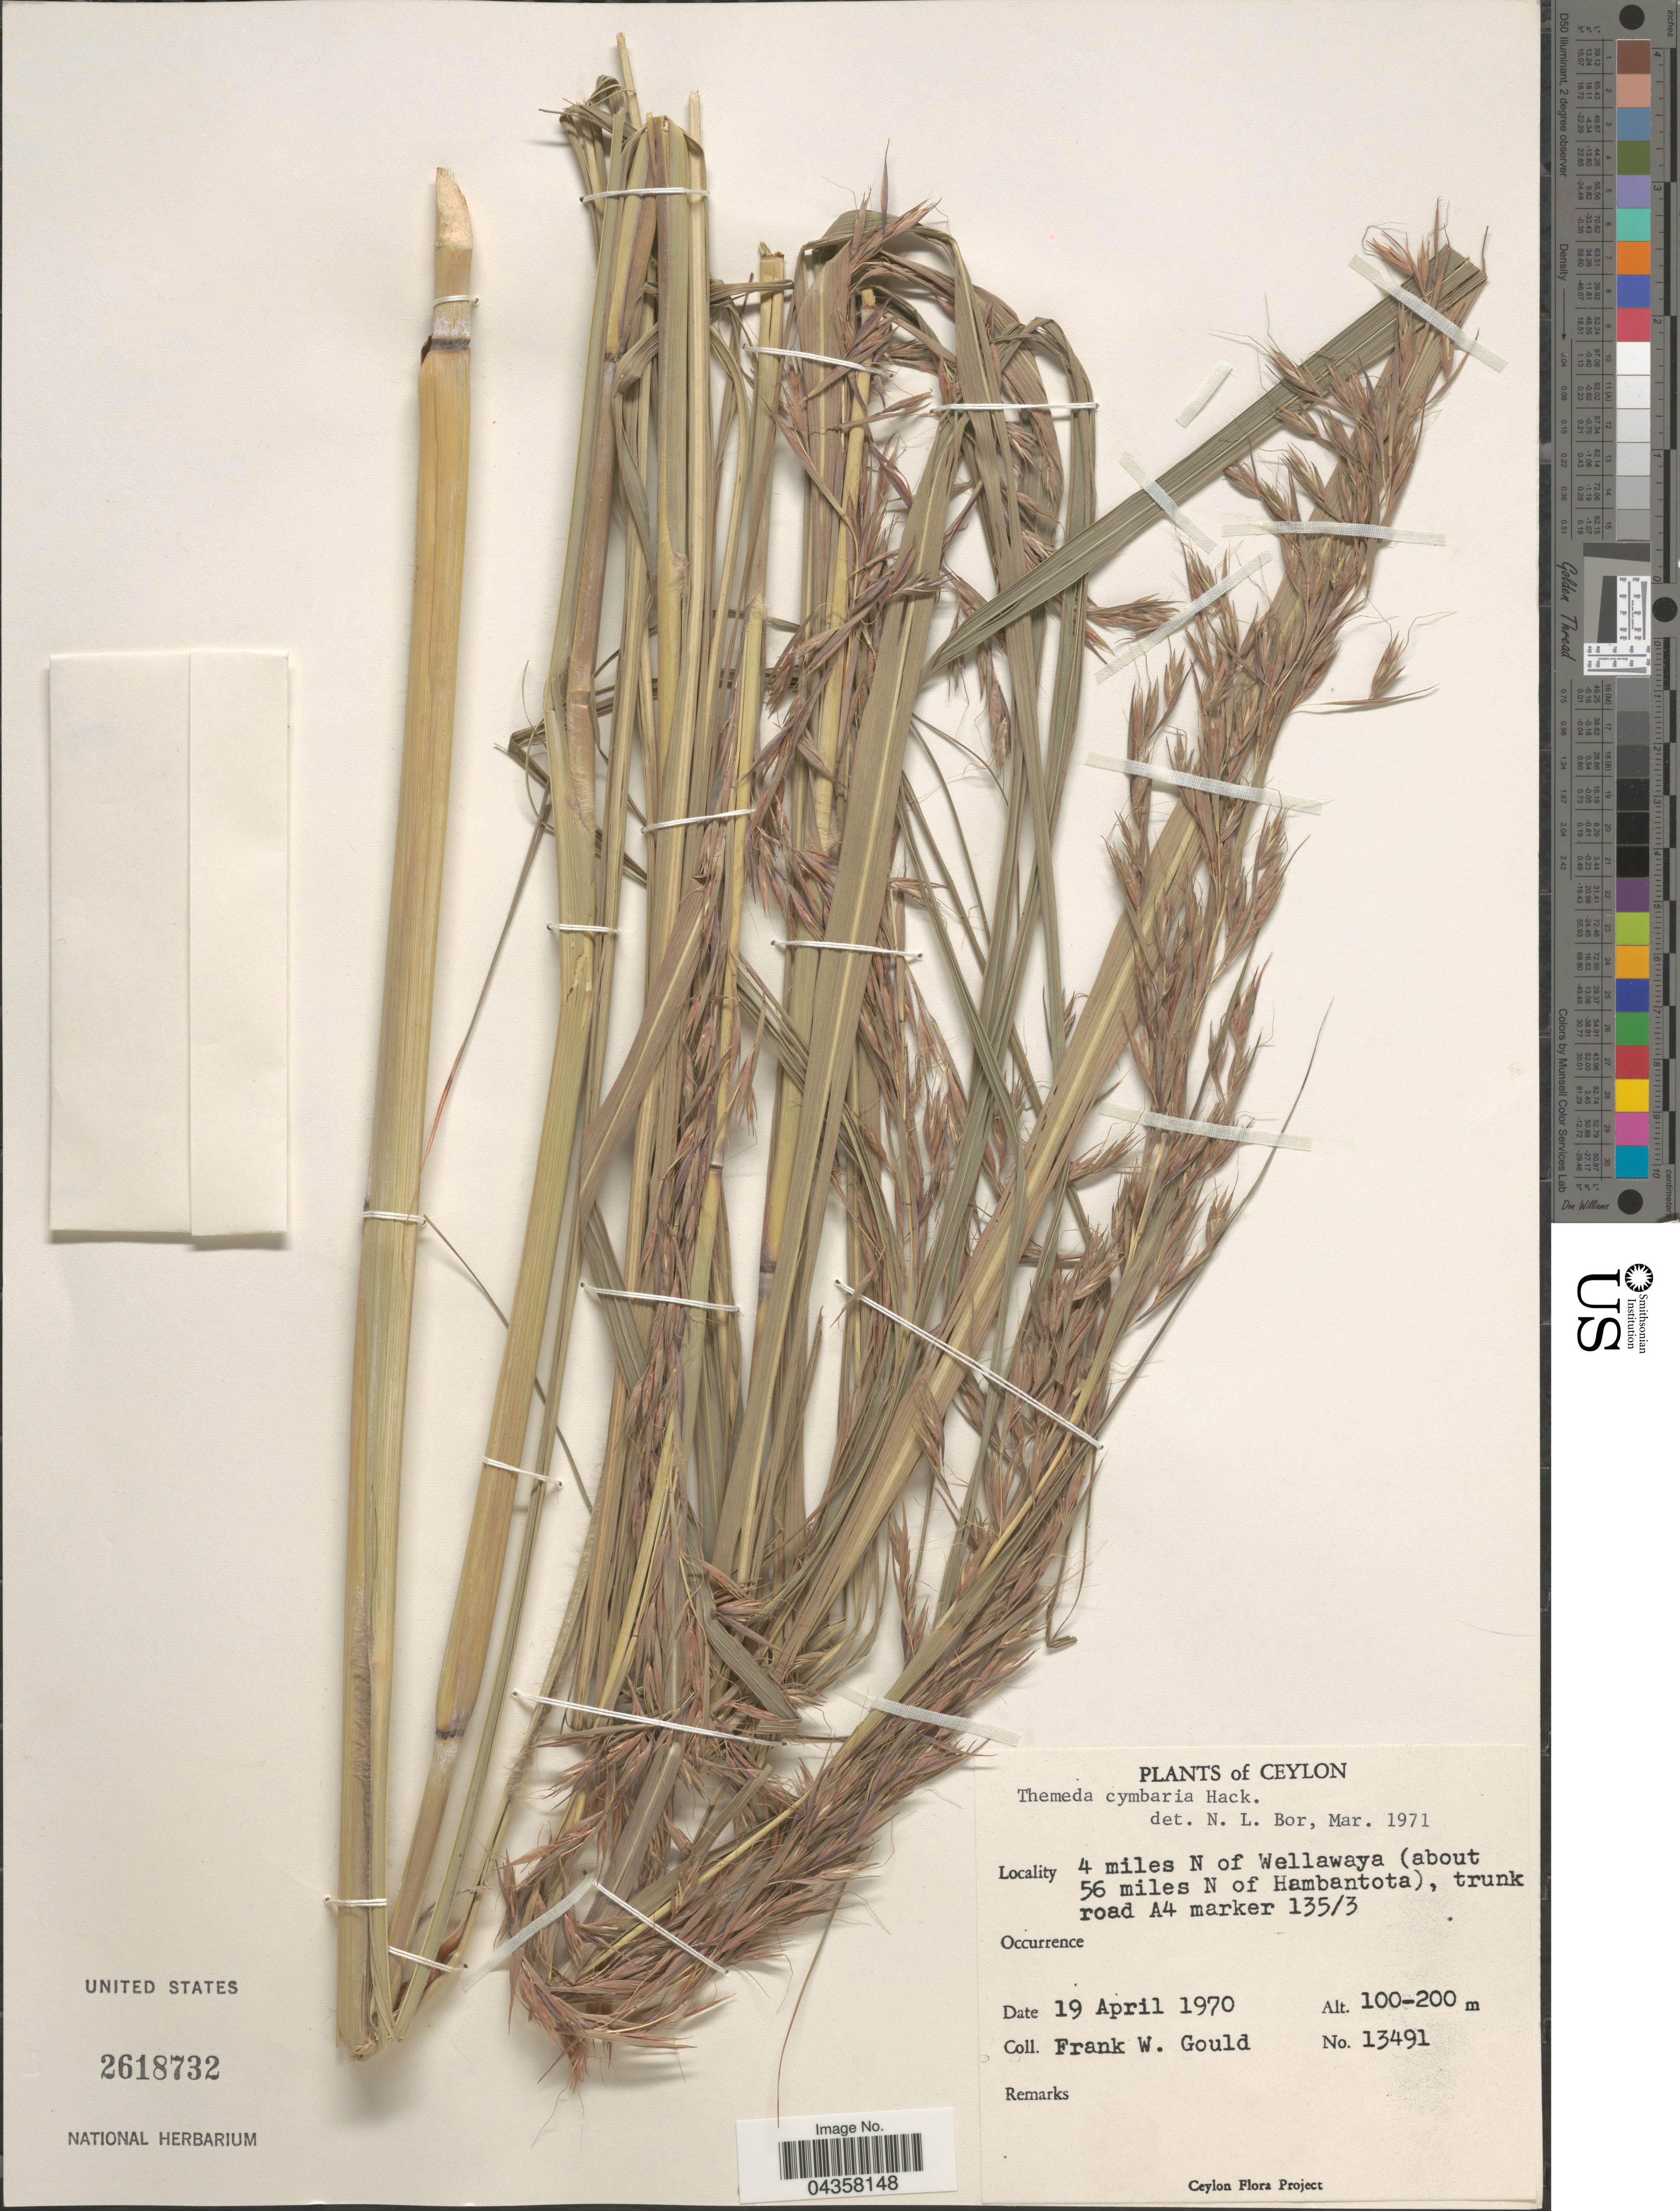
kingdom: Plantae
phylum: Tracheophyta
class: Liliopsida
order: Poales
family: Poaceae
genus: Themeda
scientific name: Themeda cymbaria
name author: Hack.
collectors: F. W. Gould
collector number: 13491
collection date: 1970-04-19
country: Sri Lanka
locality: Ceylon. 4 miles N of Wellawaya (about 56 miles N of Hambantota), trunk road A4 marker 135/3.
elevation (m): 100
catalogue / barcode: US 2618732